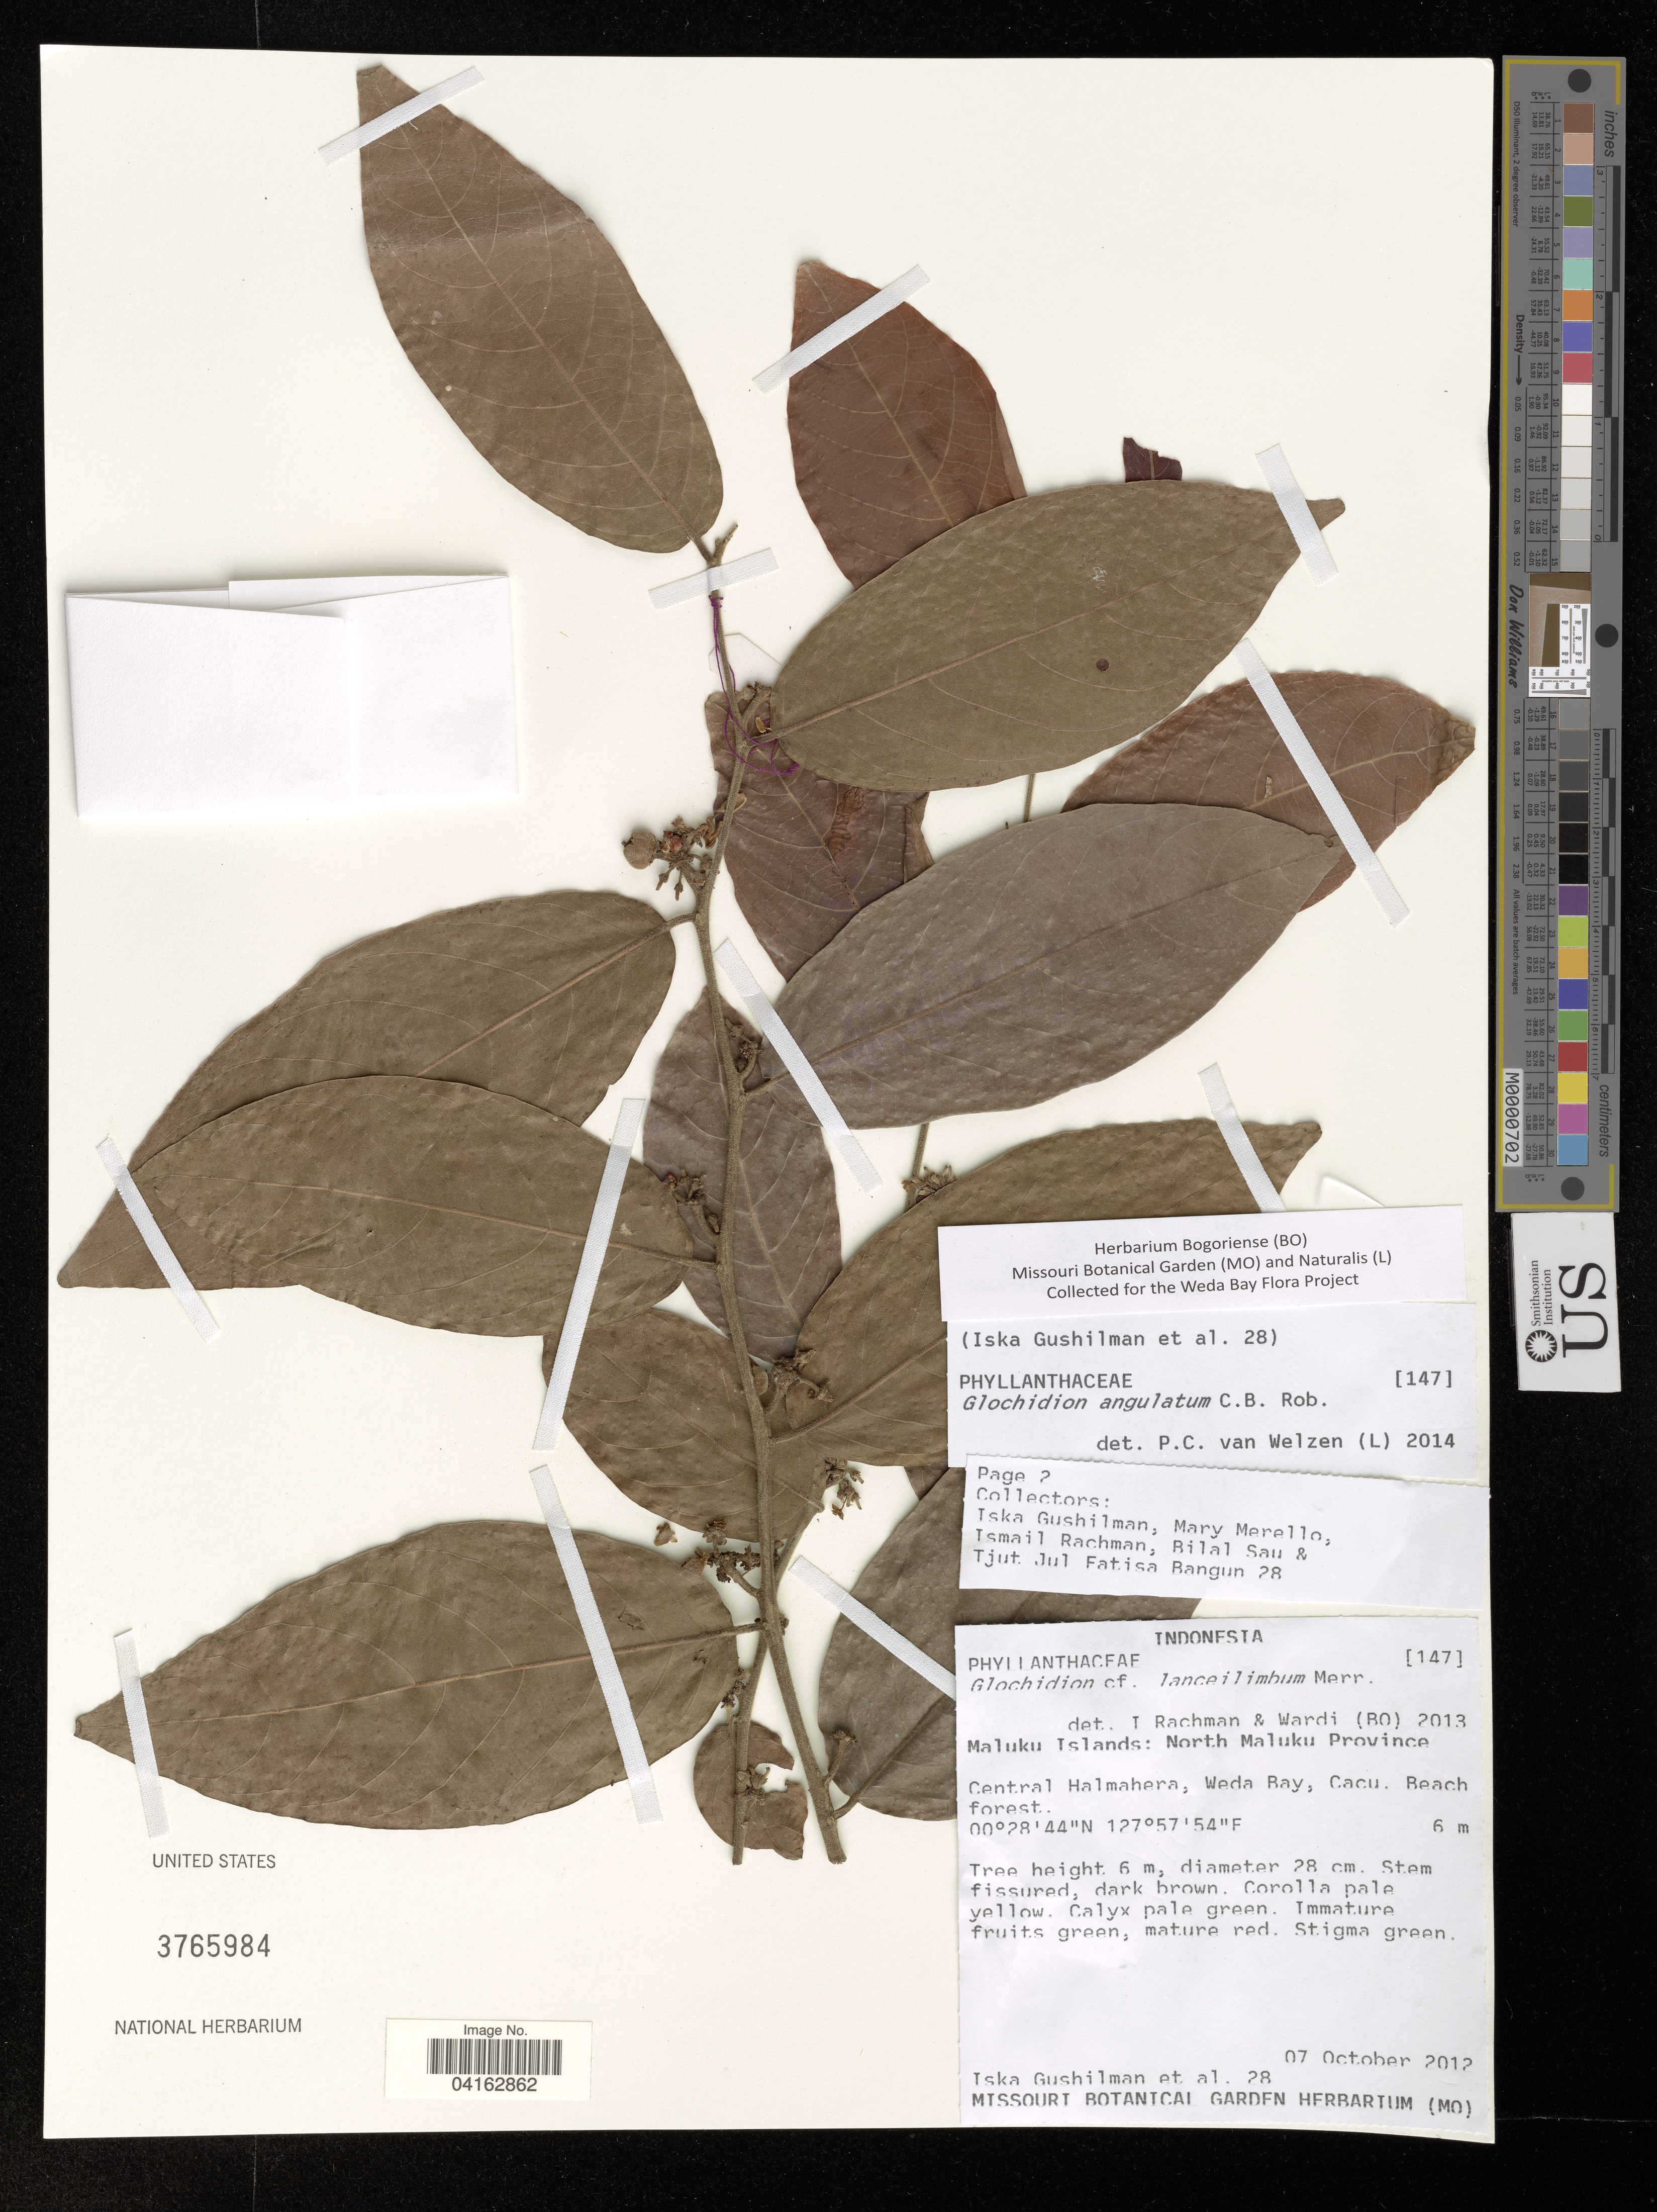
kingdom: Plantae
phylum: Tracheophyta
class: Magnoliopsida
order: Malpighiales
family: Phyllanthaceae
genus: Phyllanthus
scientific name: Phyllanthus malesianus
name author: Govaerts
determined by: (US) Smithsonian Institution - National Museum of Natural History - Department of Botany (UNITED STATES)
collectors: I. Gushilman, M. Merello, I. A. Rachman, B. Sau & T. Bangun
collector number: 28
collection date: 2012-10-07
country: Indonesia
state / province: Maluku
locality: Maluku Islands: North Maluku Province. Central Halmahera, Weda Bay, Cacu. Beach forest.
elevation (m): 6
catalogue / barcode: US 3765984